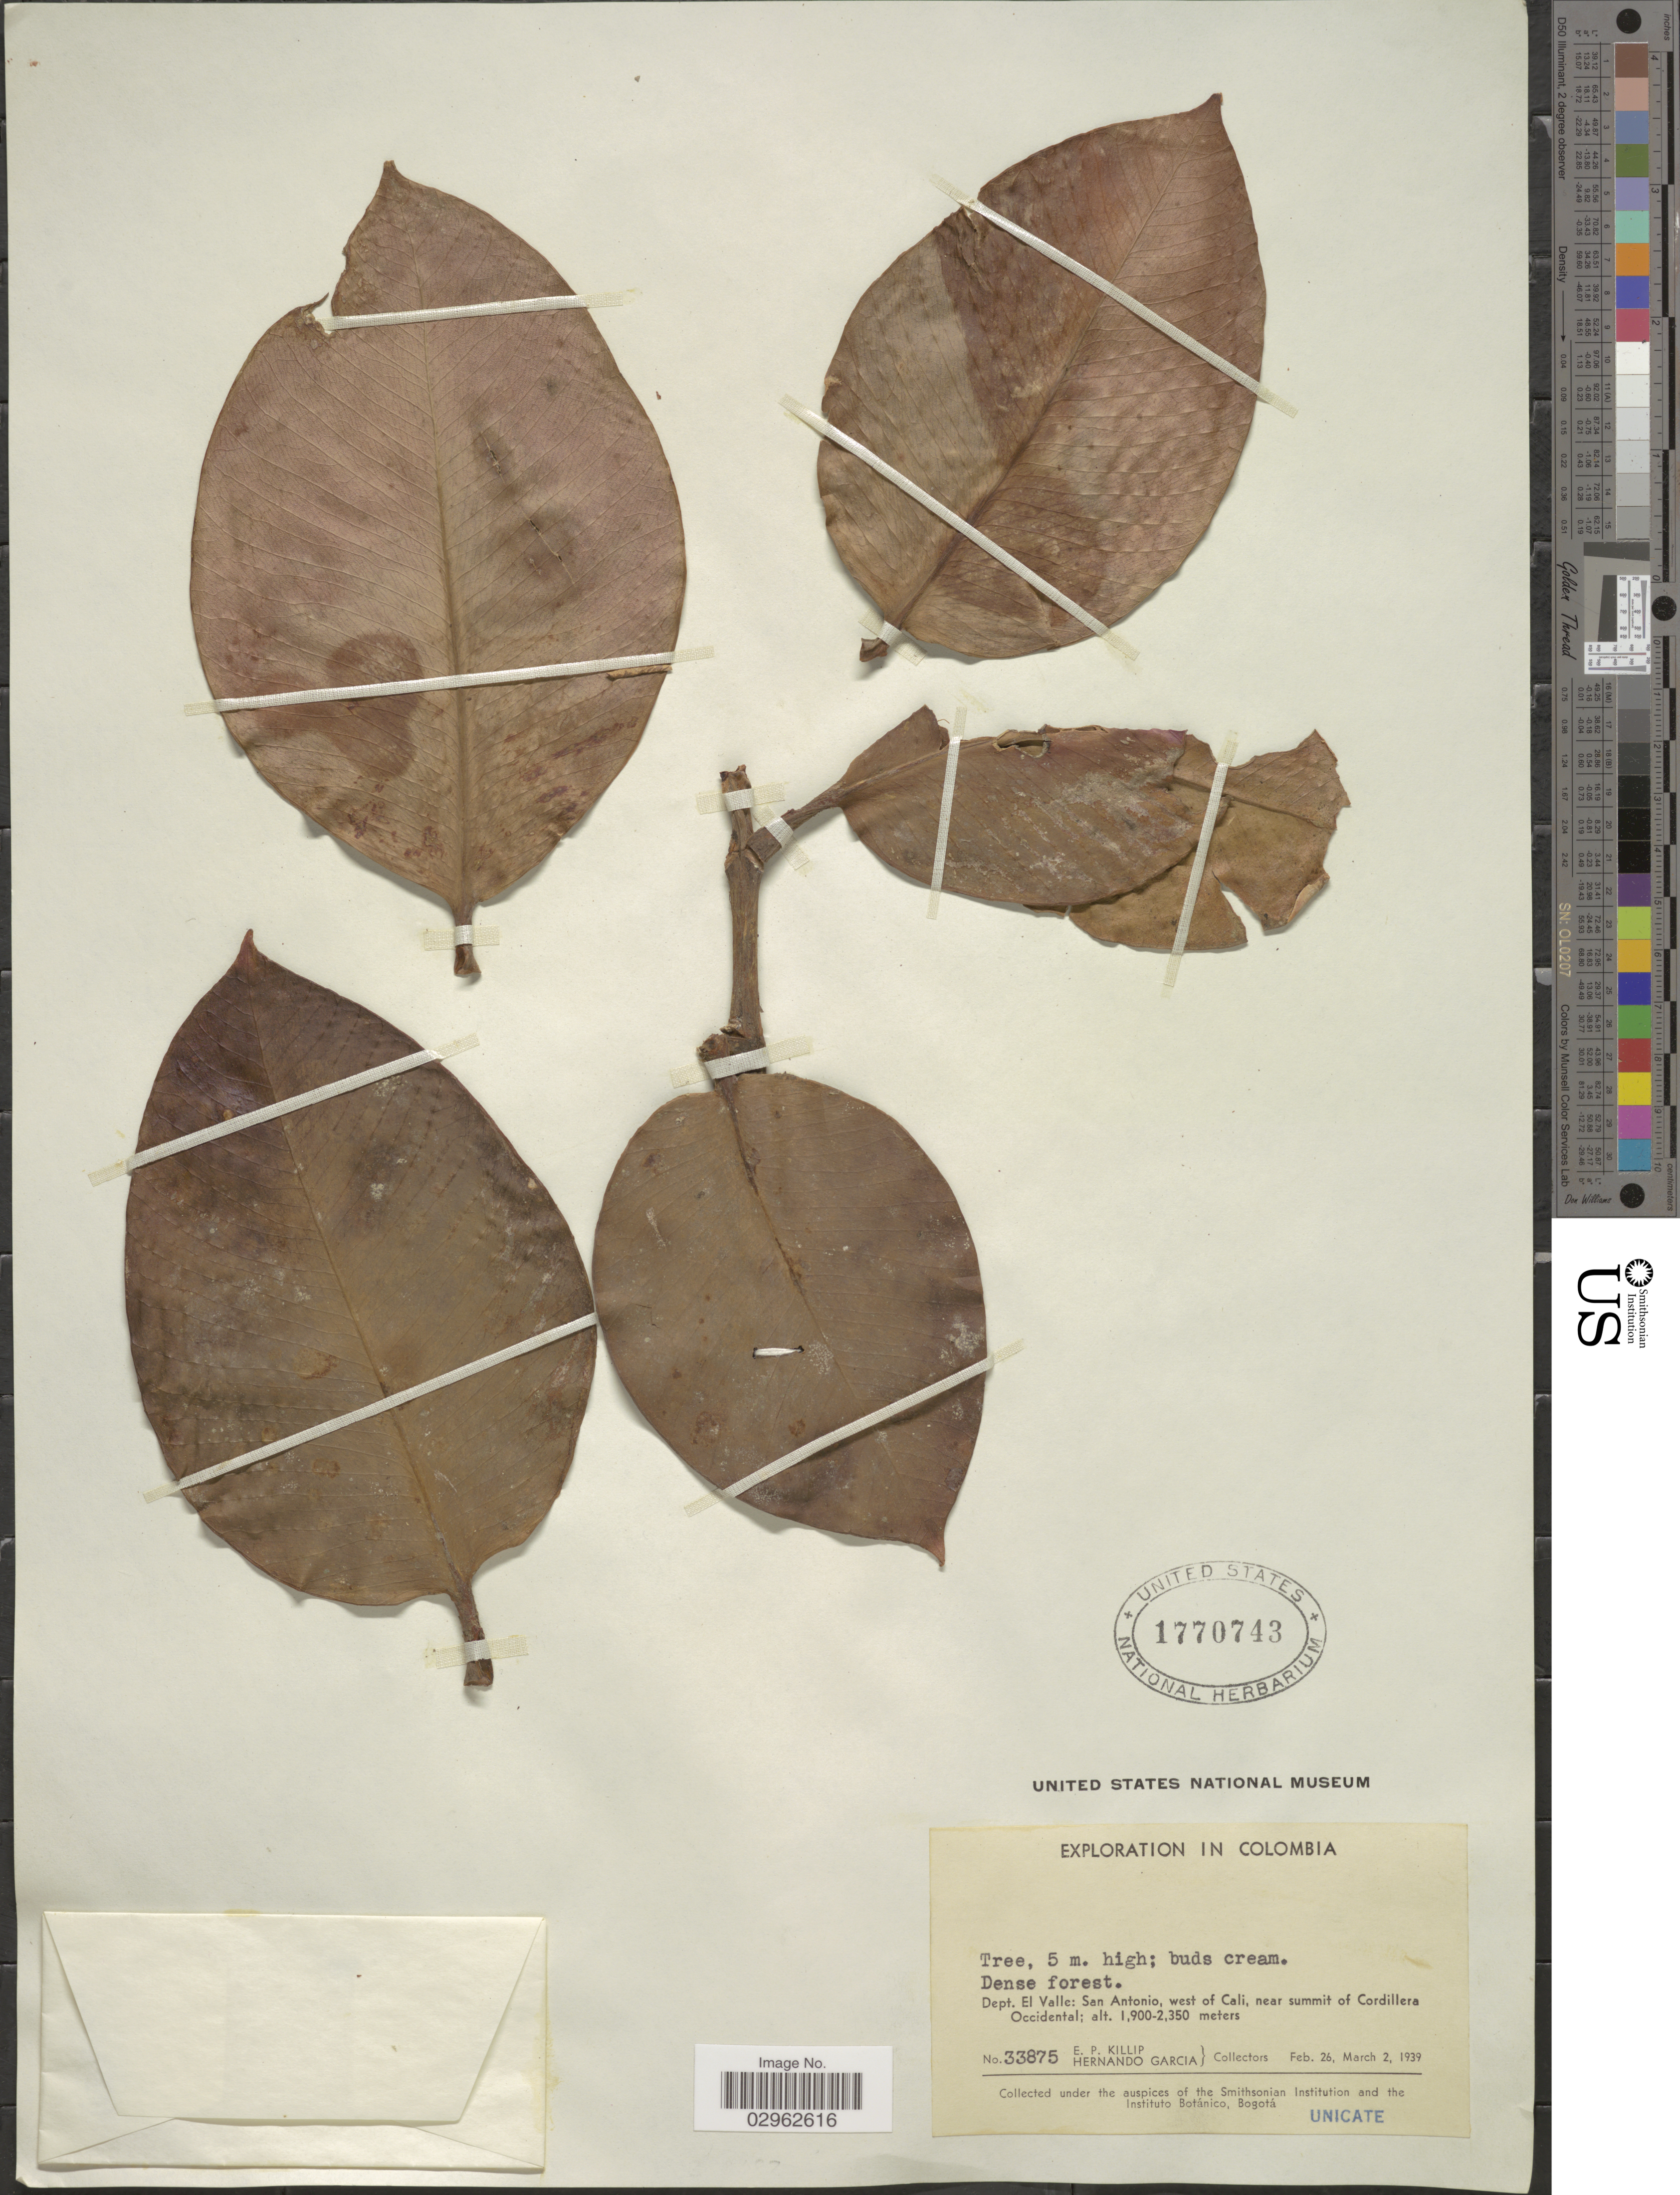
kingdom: Plantae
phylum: Tracheophyta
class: Magnoliopsida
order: Malpighiales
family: Clusiaceae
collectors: E. P. Killip & H. Garcia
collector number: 33875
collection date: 1939-02-26/1939-03-02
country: Colombia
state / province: Valle del Cauca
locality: Dept. El Valle: San Antonio, west of Cali, near summit of Cordillera Occidental.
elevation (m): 1900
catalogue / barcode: US 1770743